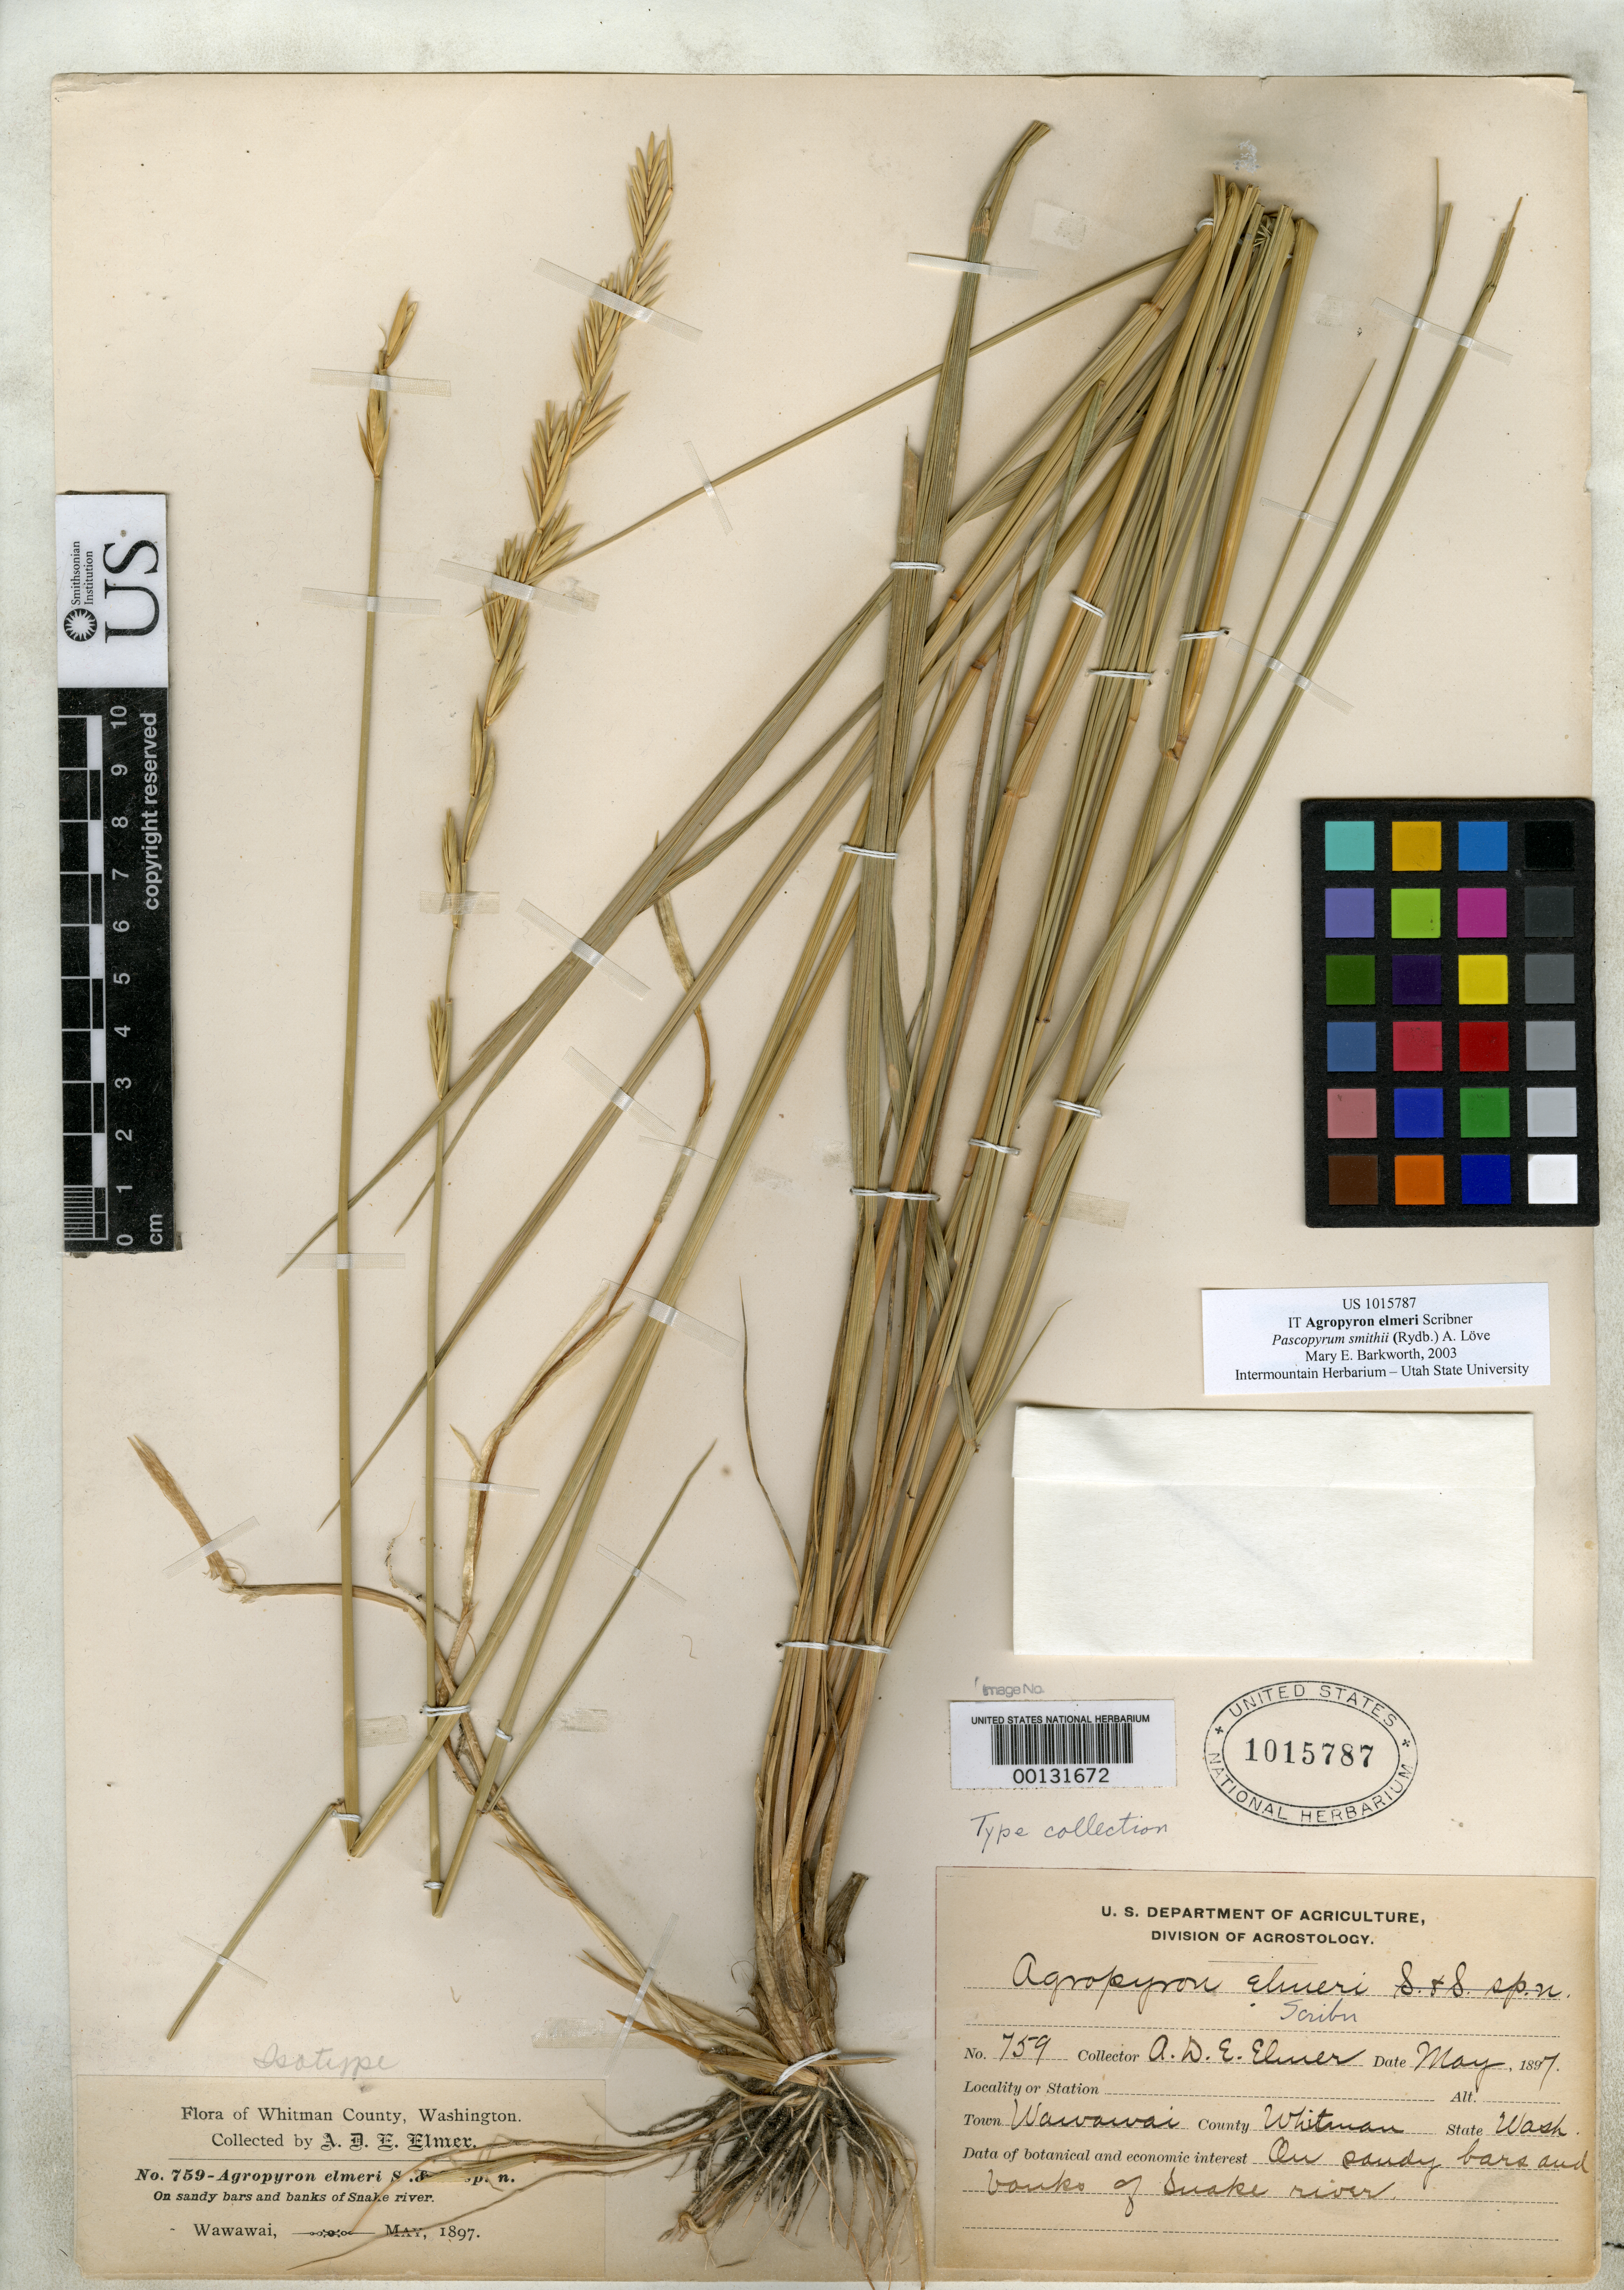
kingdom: Plantae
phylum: Tracheophyta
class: Liliopsida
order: Poales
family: Poaceae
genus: Agropyron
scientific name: Agropyron elmeri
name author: Scribn.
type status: Isotype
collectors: A. D. E. Elmer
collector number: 759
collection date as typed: May 1897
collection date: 1897-05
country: United States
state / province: Washington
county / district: Whitman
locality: Wawawai, banks of Snake River.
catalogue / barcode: US 1015787